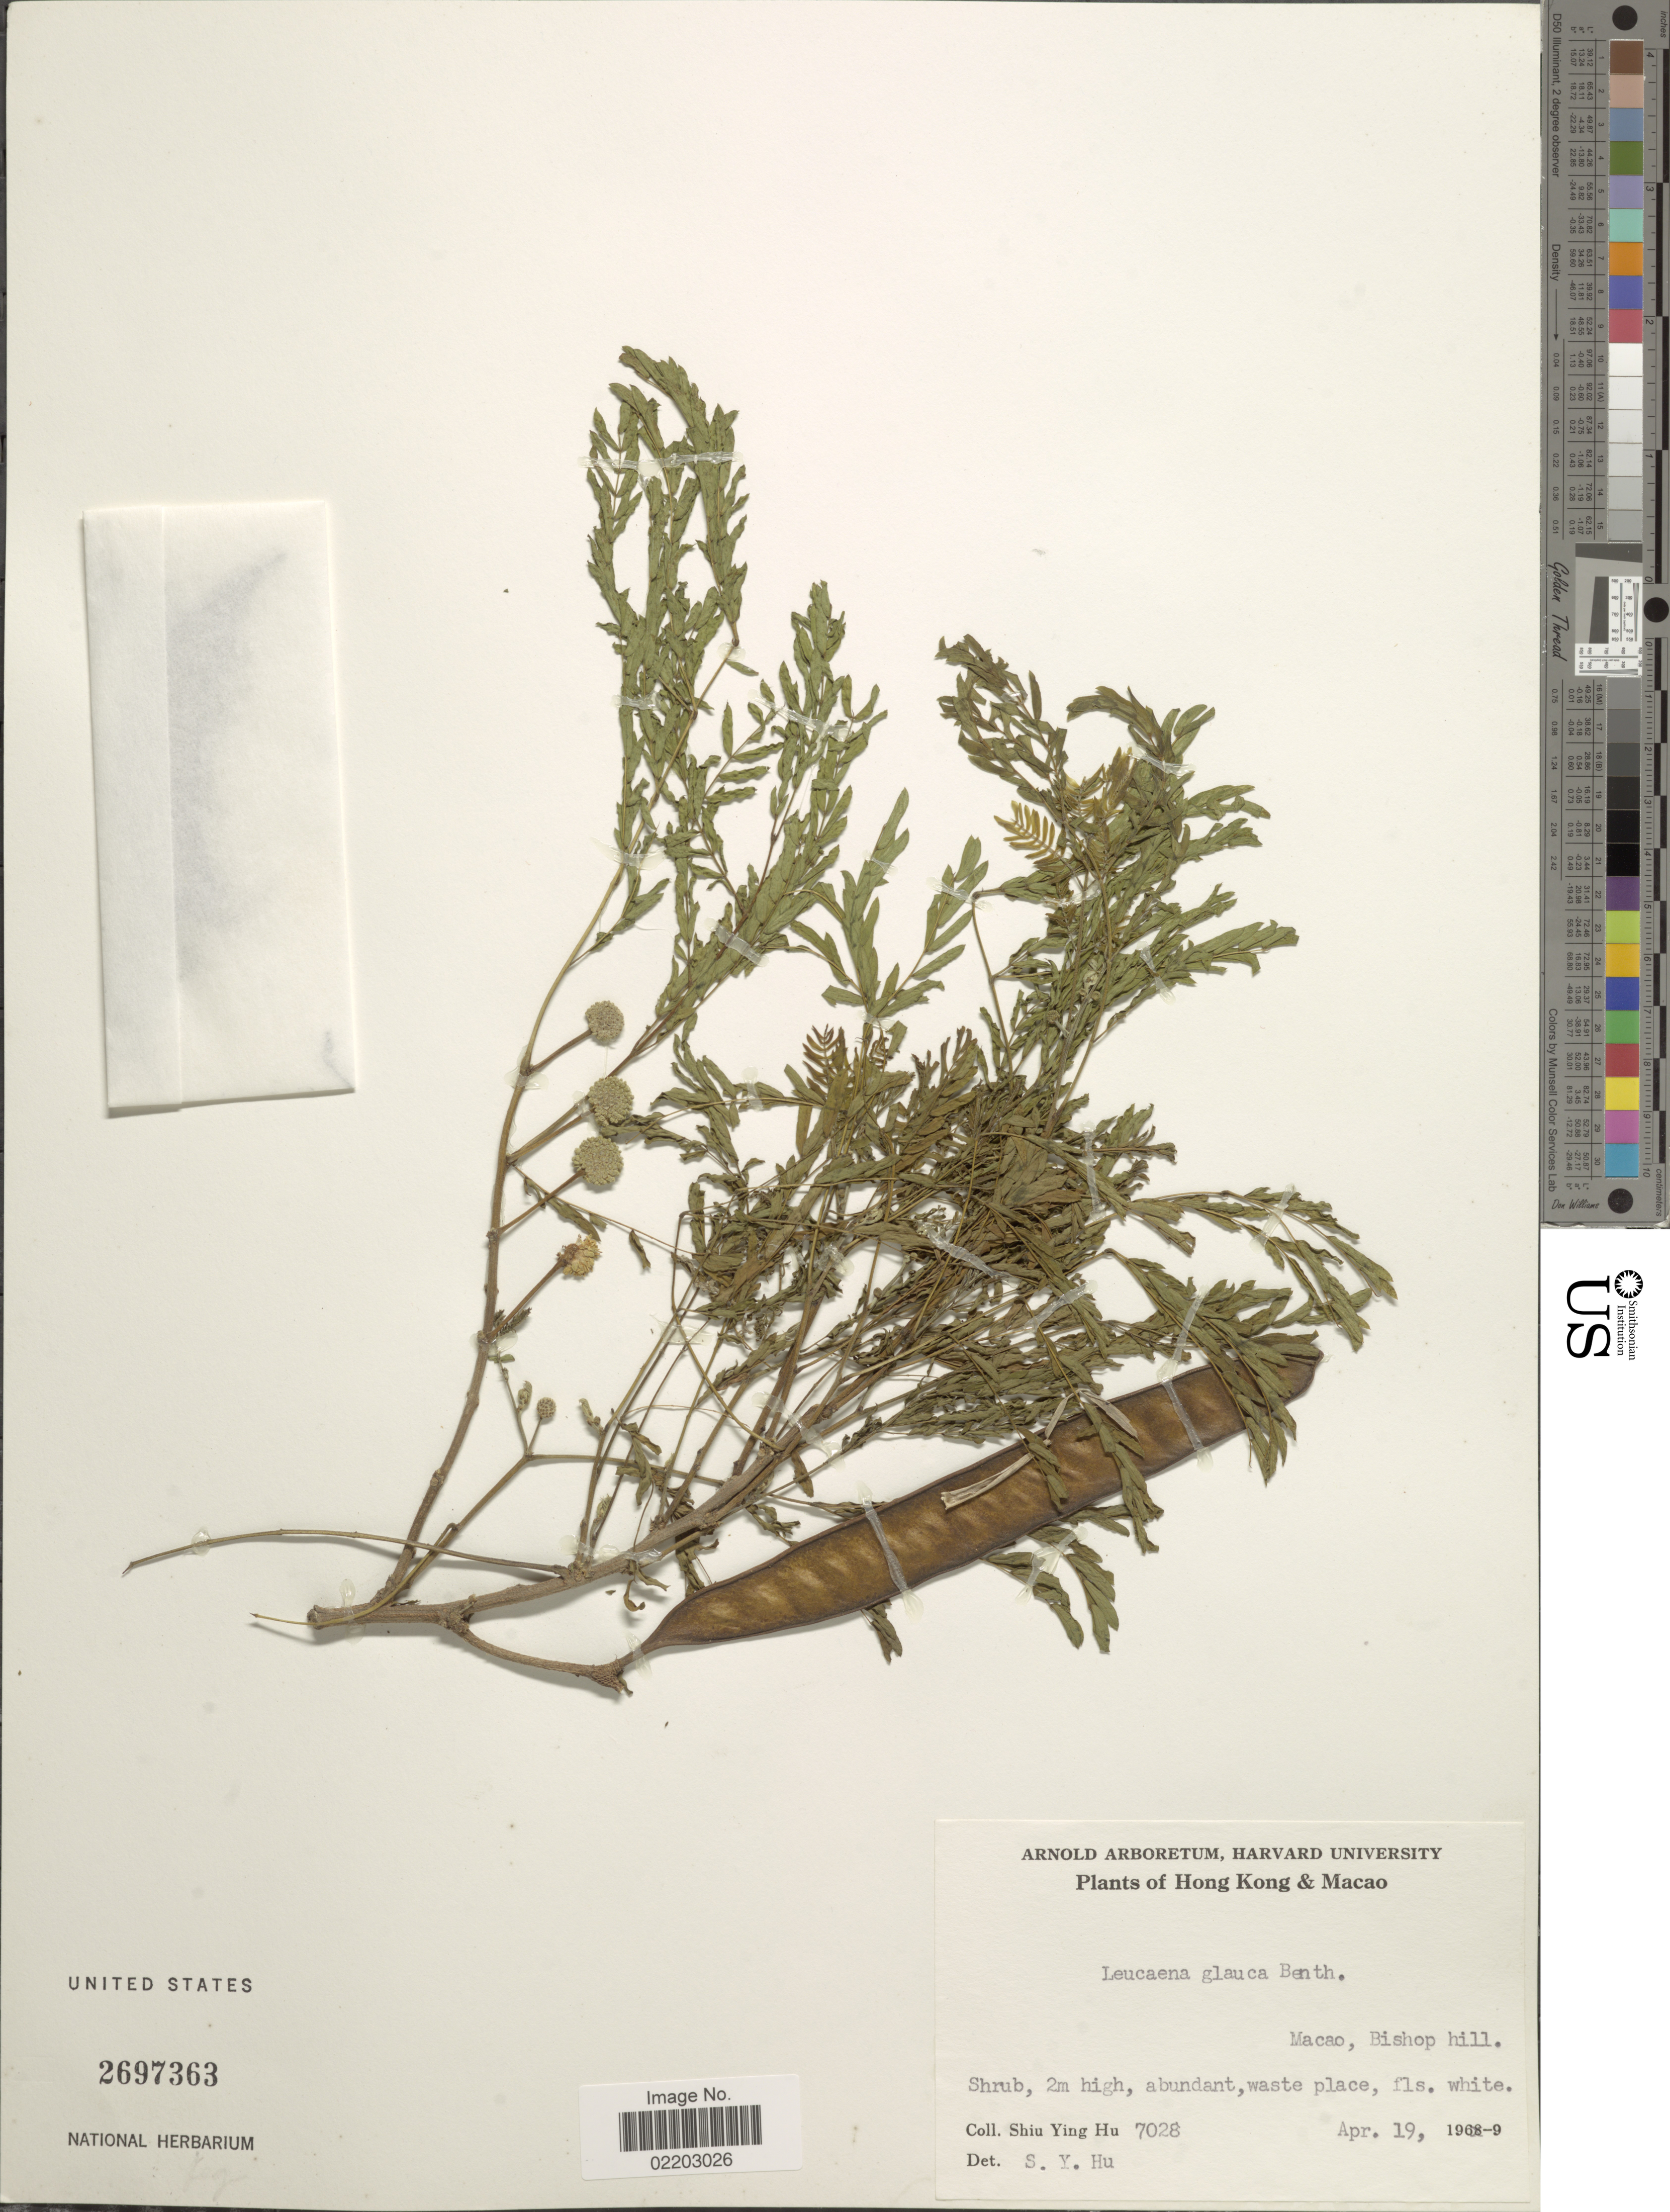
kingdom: Plantae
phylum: Tracheophyta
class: Magnoliopsida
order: Fabales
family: Fabaceae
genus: Leucaena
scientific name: Leucaena leucocephala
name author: (Lam.) de Wit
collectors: S. Y. Hu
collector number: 7028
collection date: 1968-04-19/1969-04-19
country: China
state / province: Hong Kong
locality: Hong Kong & Macao. Macao, Bishop hill.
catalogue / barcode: US 2697363